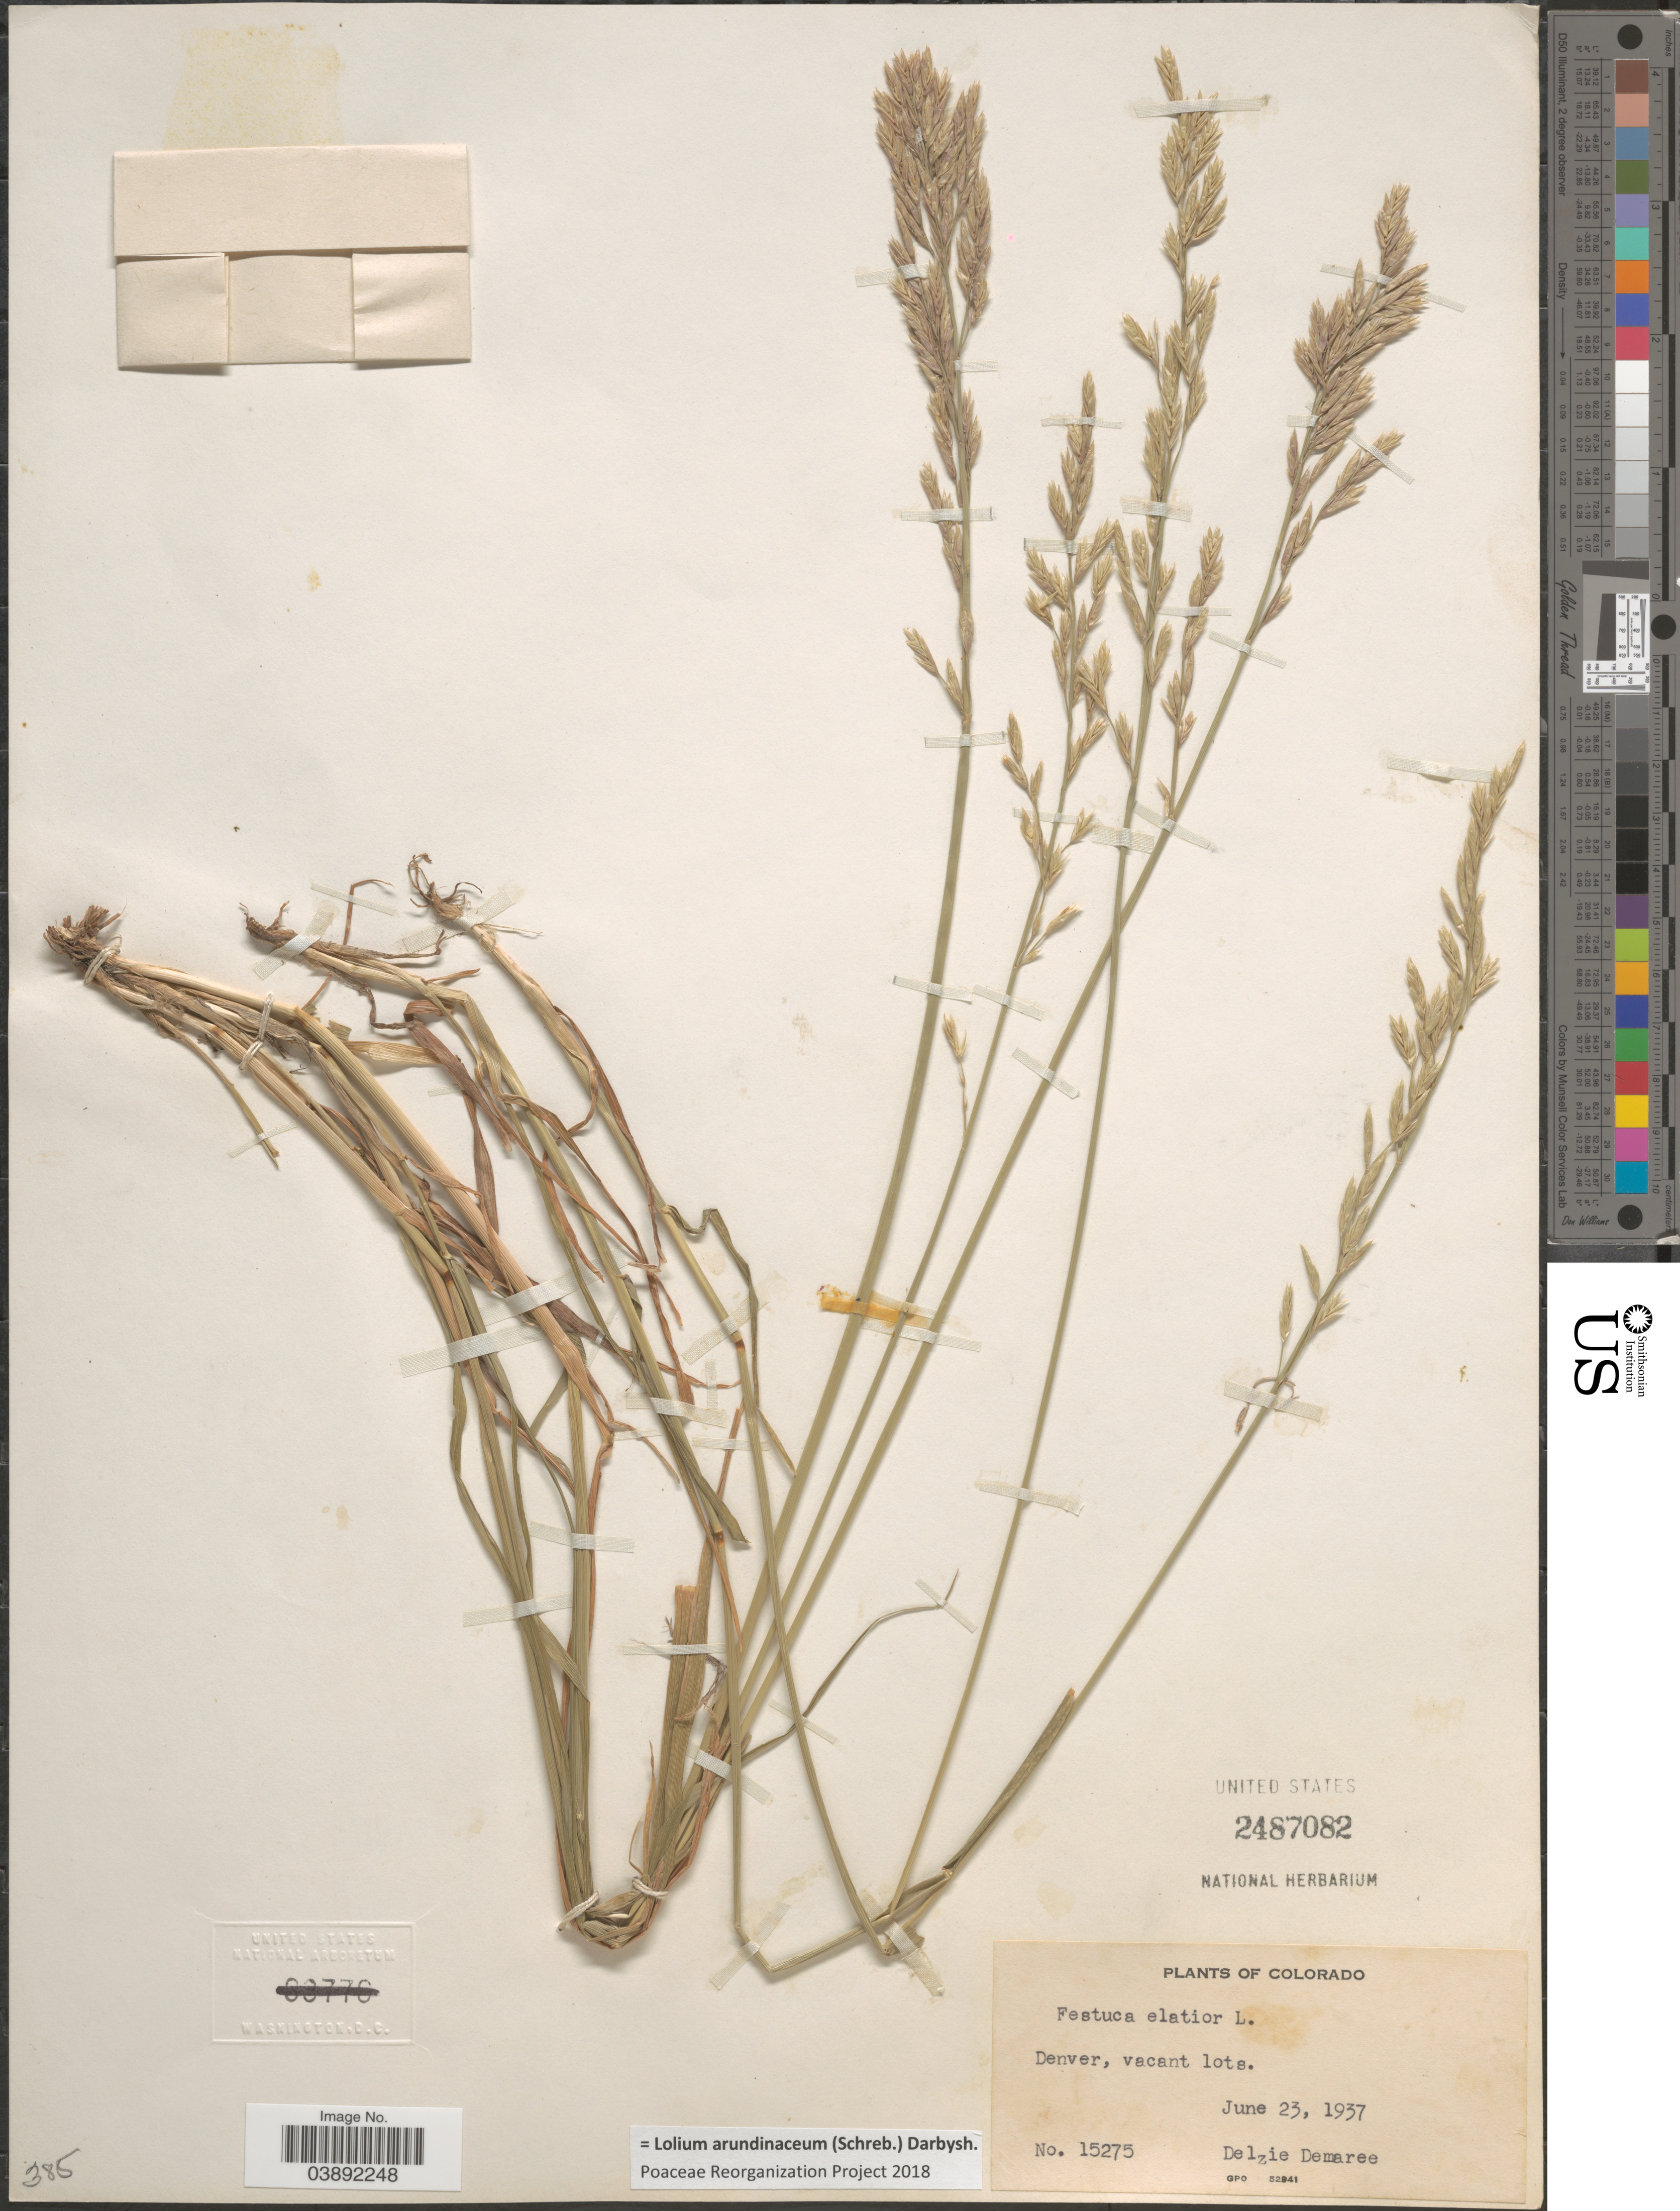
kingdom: Plantae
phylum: Tracheophyta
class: Liliopsida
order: Poales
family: Poaceae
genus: Lolium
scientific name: Lolium arundinaceum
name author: (Schreb.) Darbysh.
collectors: D. Demaree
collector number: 15275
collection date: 1937-06-23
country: United States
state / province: Colorado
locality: Denver, vacant lots.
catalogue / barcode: US 2487082